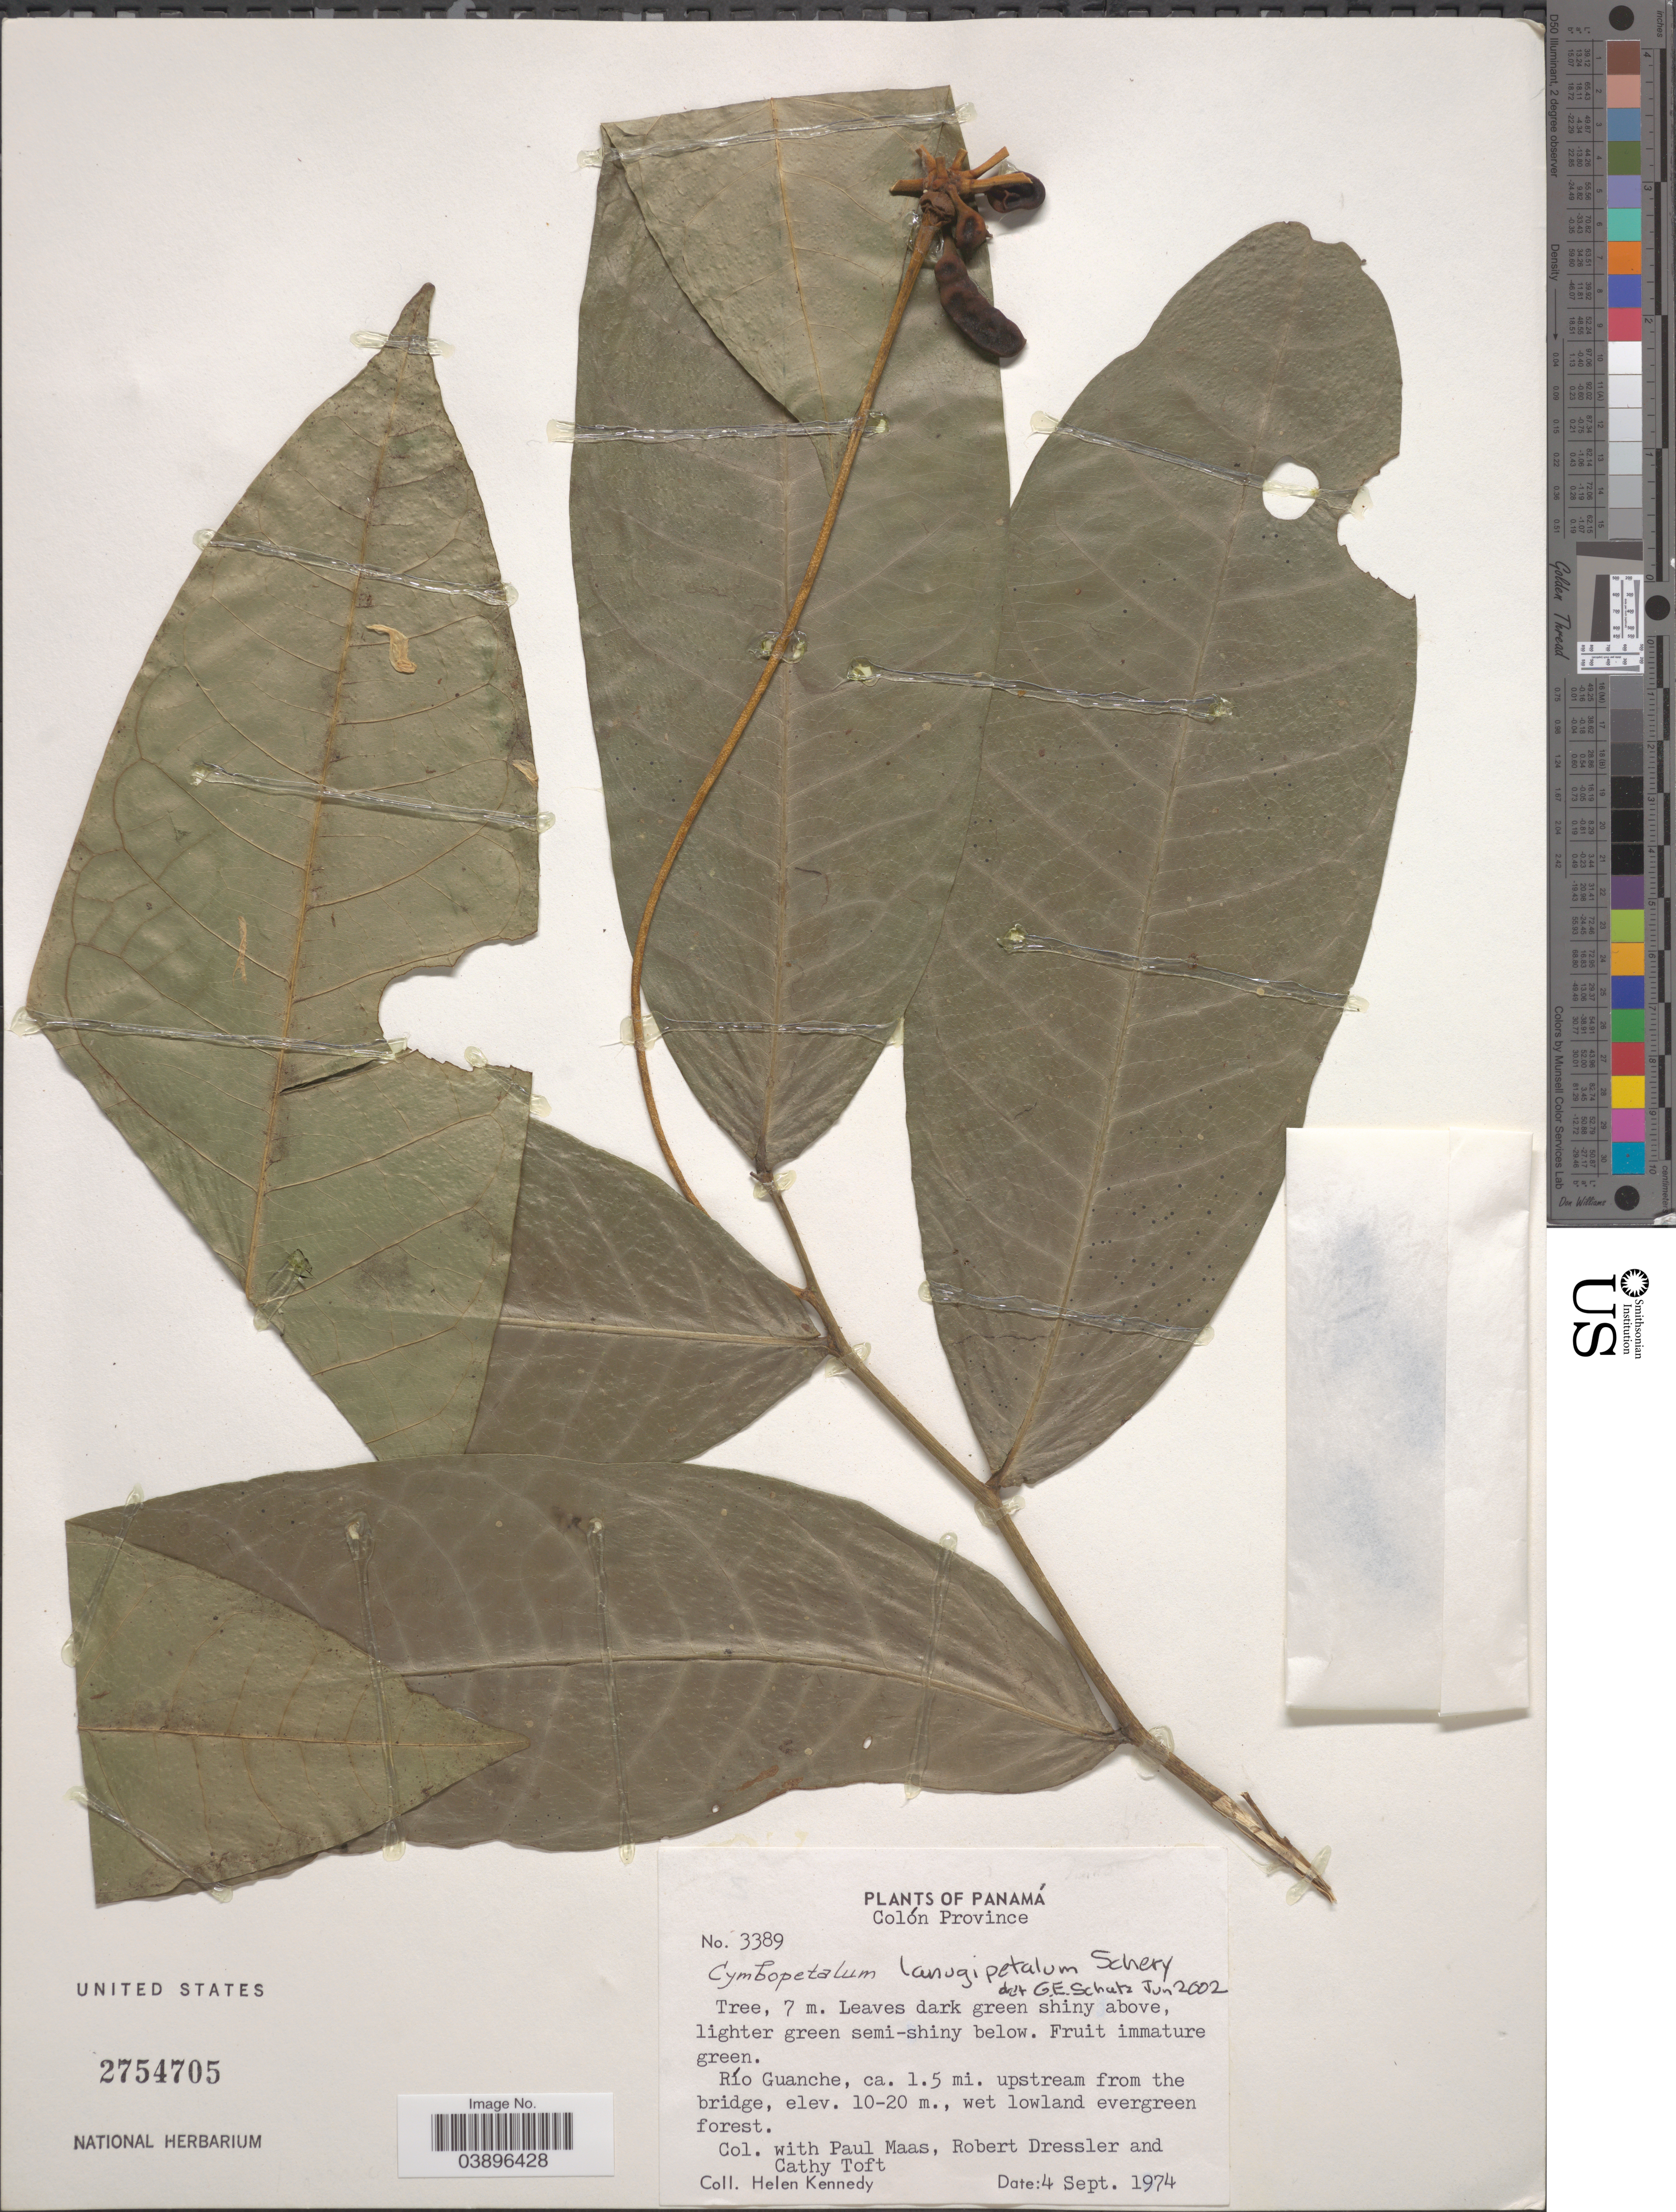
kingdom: Plantae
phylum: Tracheophyta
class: Magnoliopsida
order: Magnoliales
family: Annonaceae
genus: Cymbopetalum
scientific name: Cymbopetalum lanugipetalum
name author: Schery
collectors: H. Kennedy, P. Maas, R. Dressler & C. Toft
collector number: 3389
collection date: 1974-09-04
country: Panama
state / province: Colón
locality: Río Guanche, ca. 1.5 mi. upstream from the bridge.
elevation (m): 10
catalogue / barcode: US 2754705